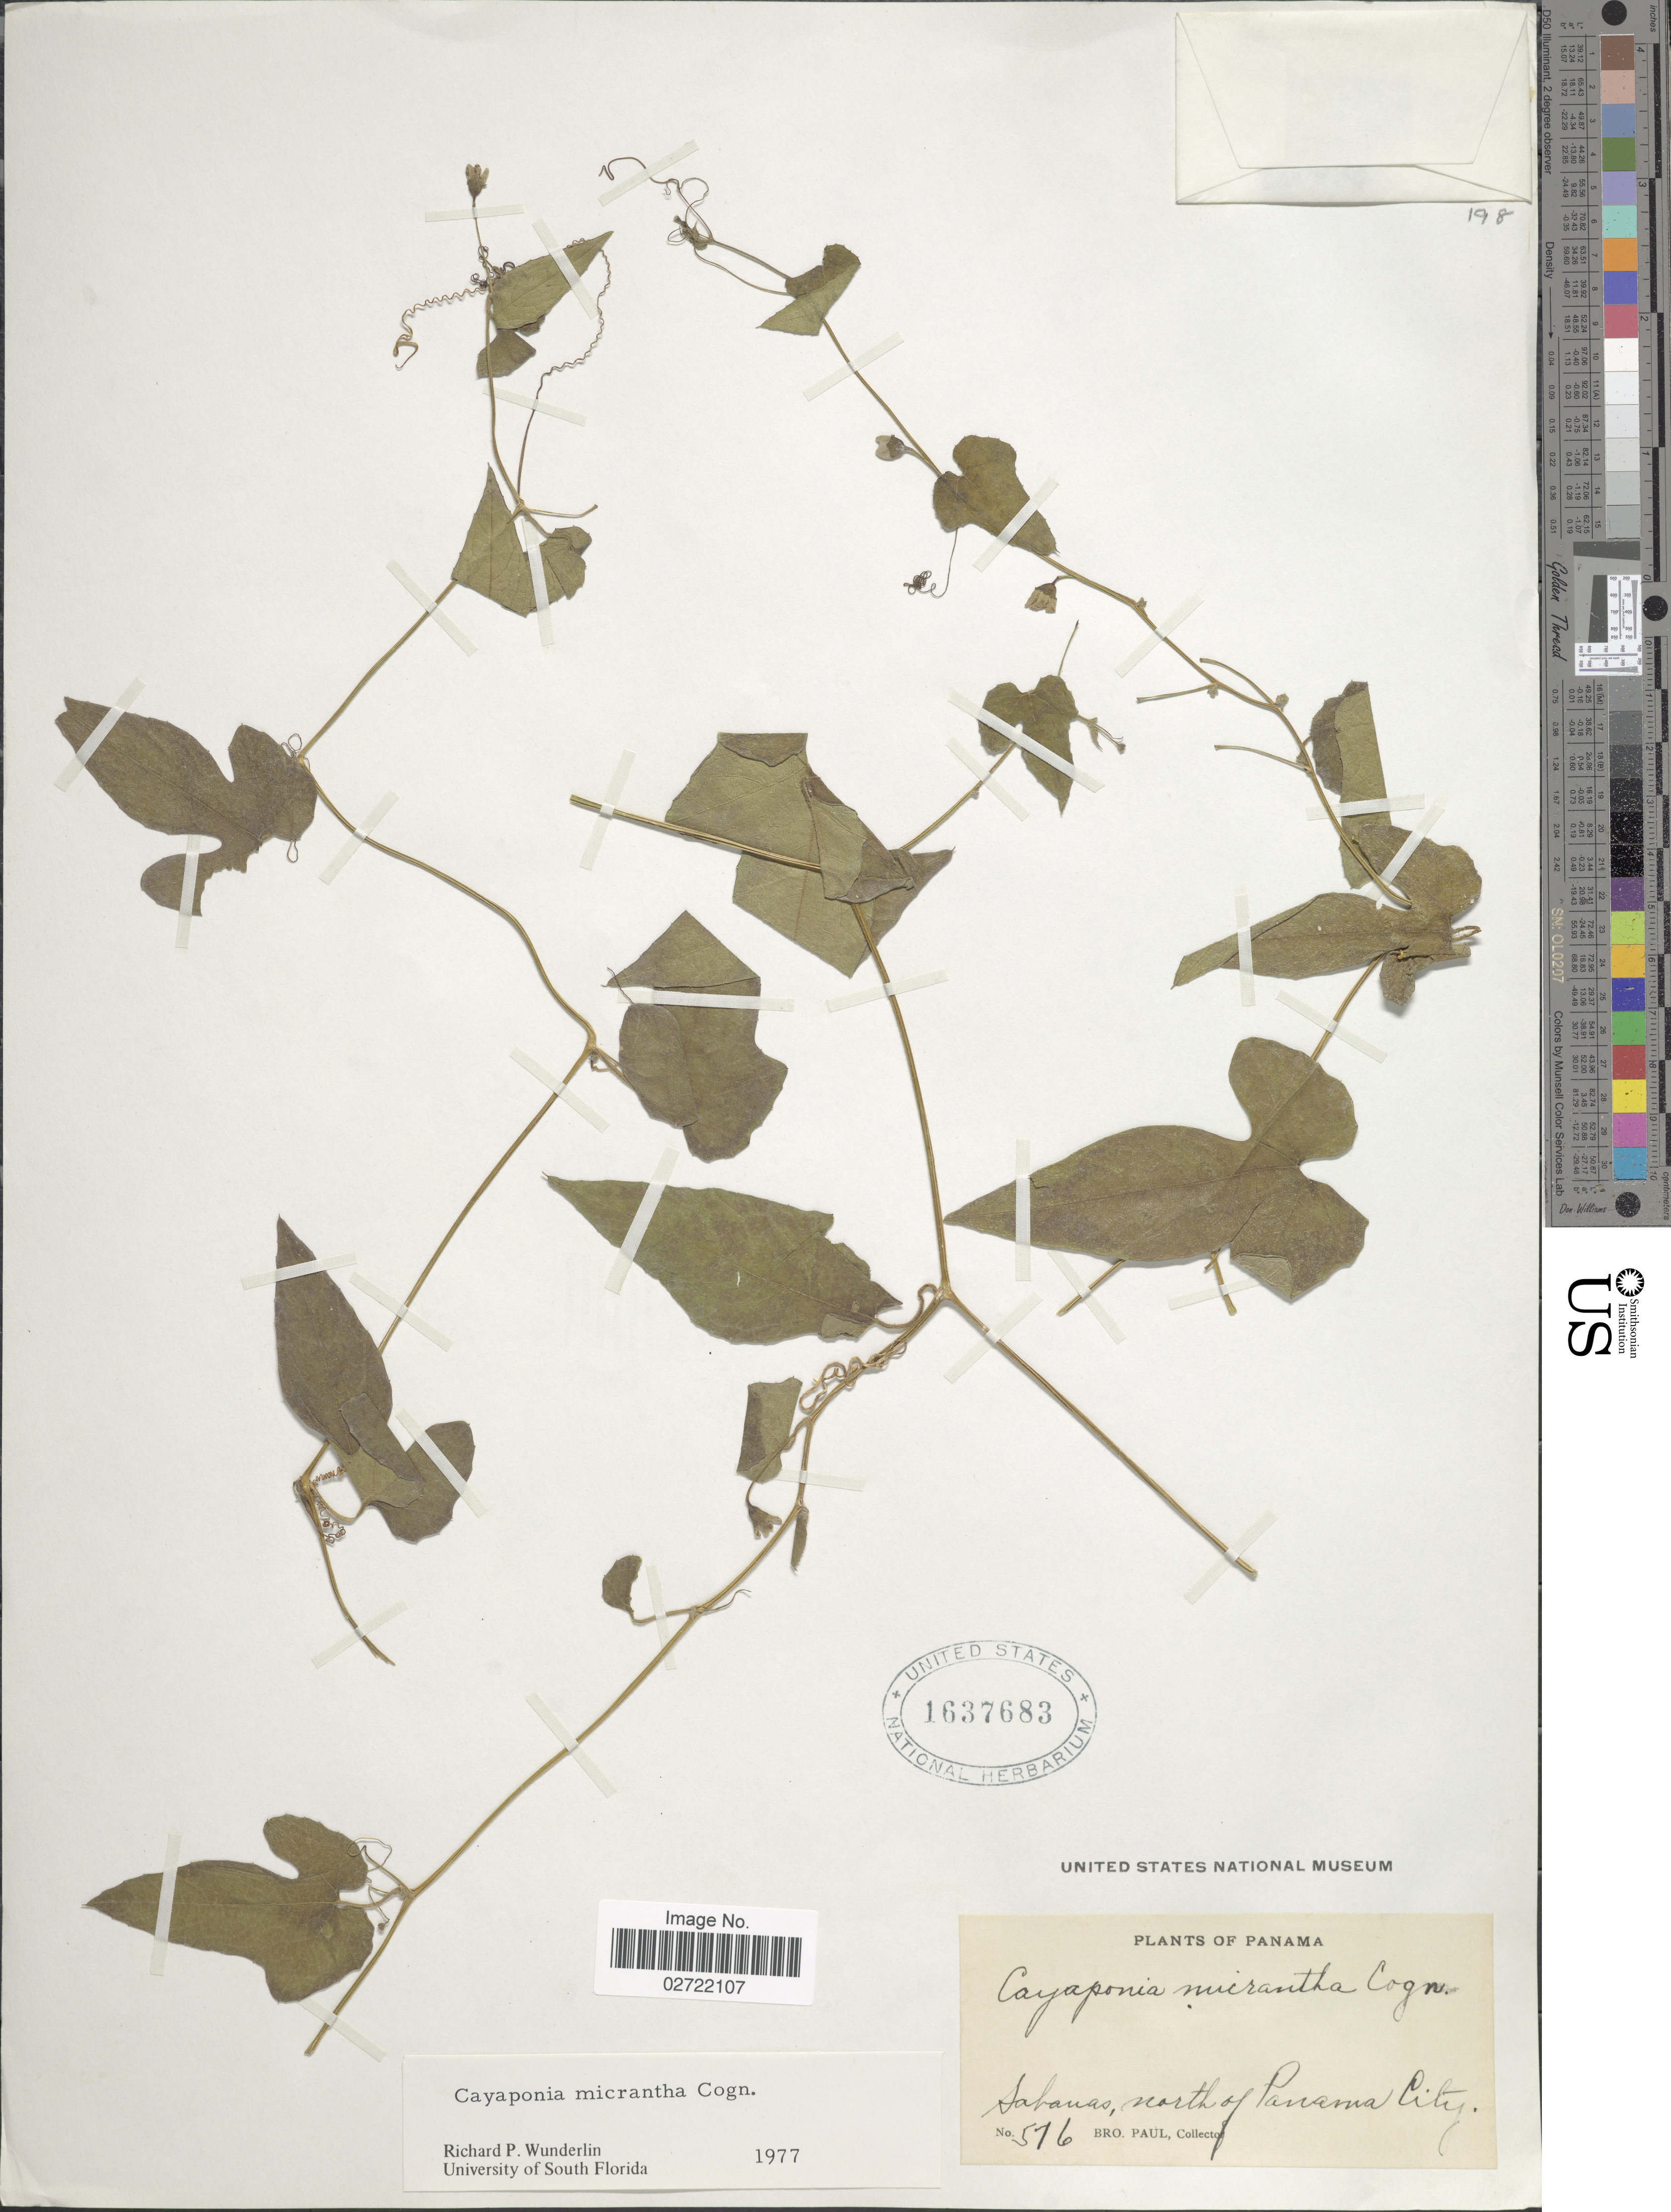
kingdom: Plantae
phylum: Tracheophyta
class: Magnoliopsida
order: Cucurbitales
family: Cucurbitaceae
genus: Cayaponia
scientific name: Cayaponia micrantha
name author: Cogn.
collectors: B. Paul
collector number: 576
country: Panama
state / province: Panamá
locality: Sabanas, north of Panama City.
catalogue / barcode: US 1637683